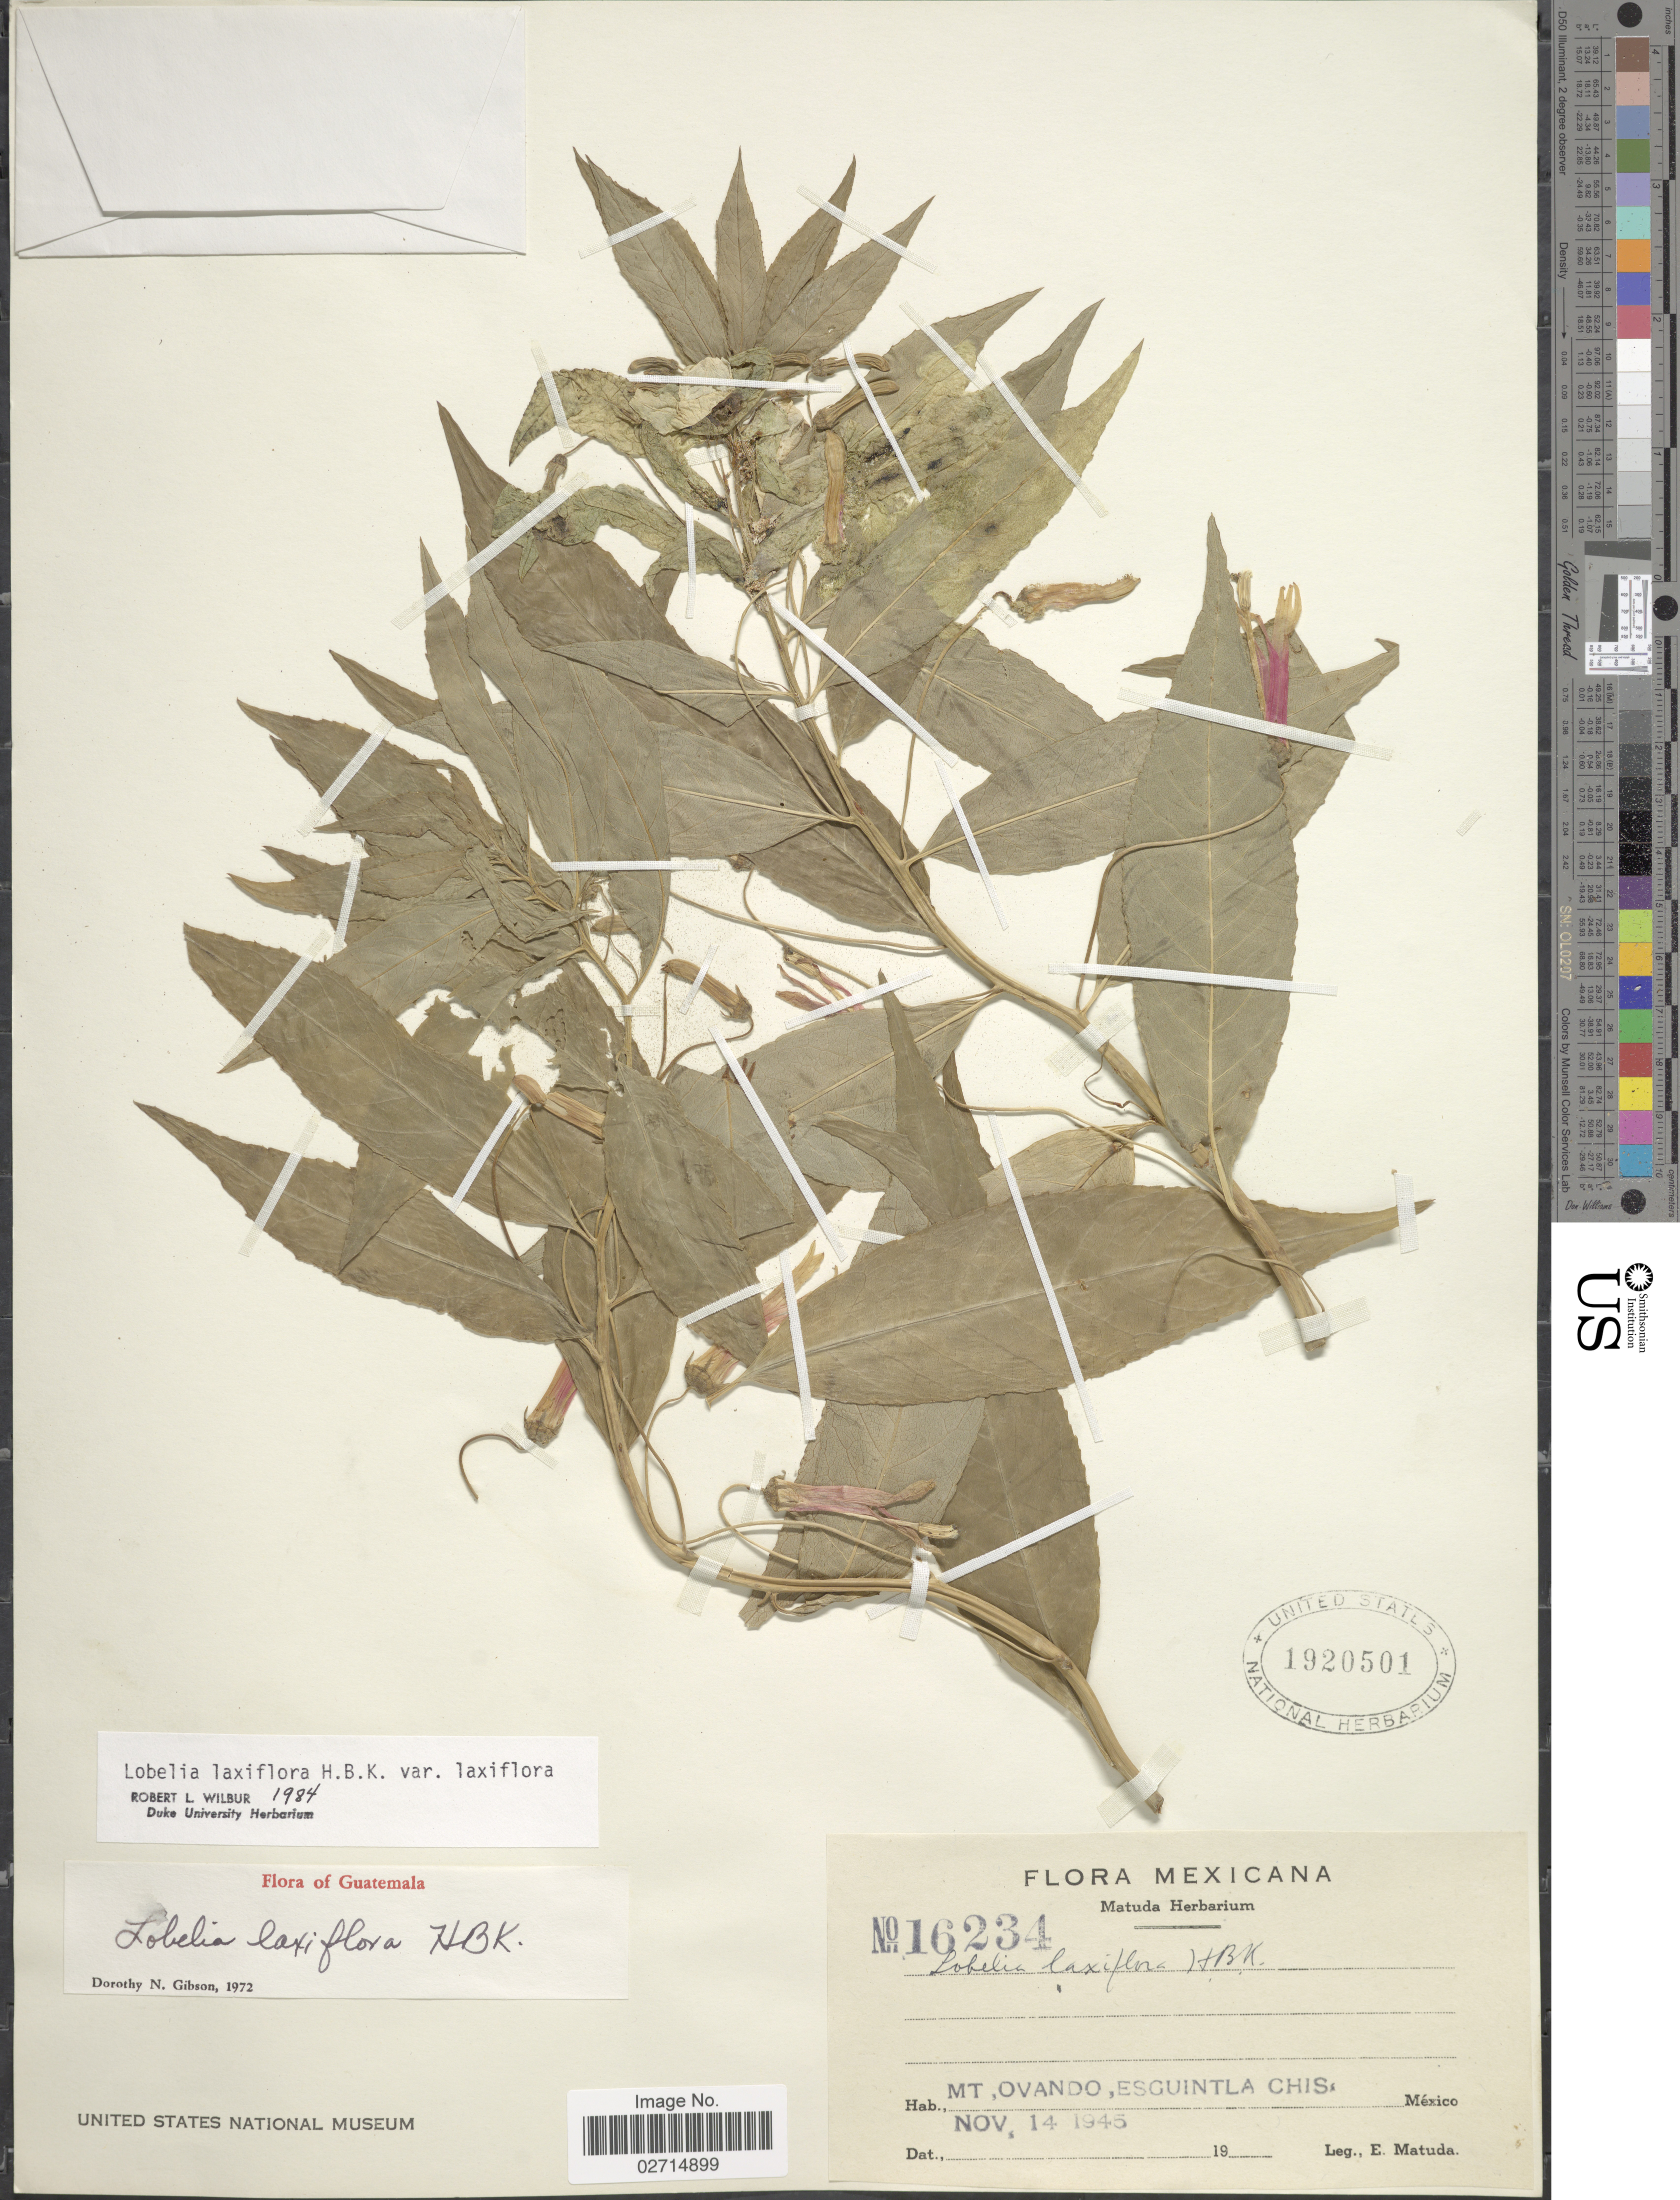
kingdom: Plantae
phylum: Tracheophyta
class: Magnoliopsida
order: Asterales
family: Campanulaceae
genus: Lobelia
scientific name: Lobelia laxiflora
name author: Kunth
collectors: E. Matuda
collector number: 16234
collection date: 1945-11-14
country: Mexico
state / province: Chiapas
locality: Mt. Ovando, Escuintla, Chis.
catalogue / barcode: US 1920501